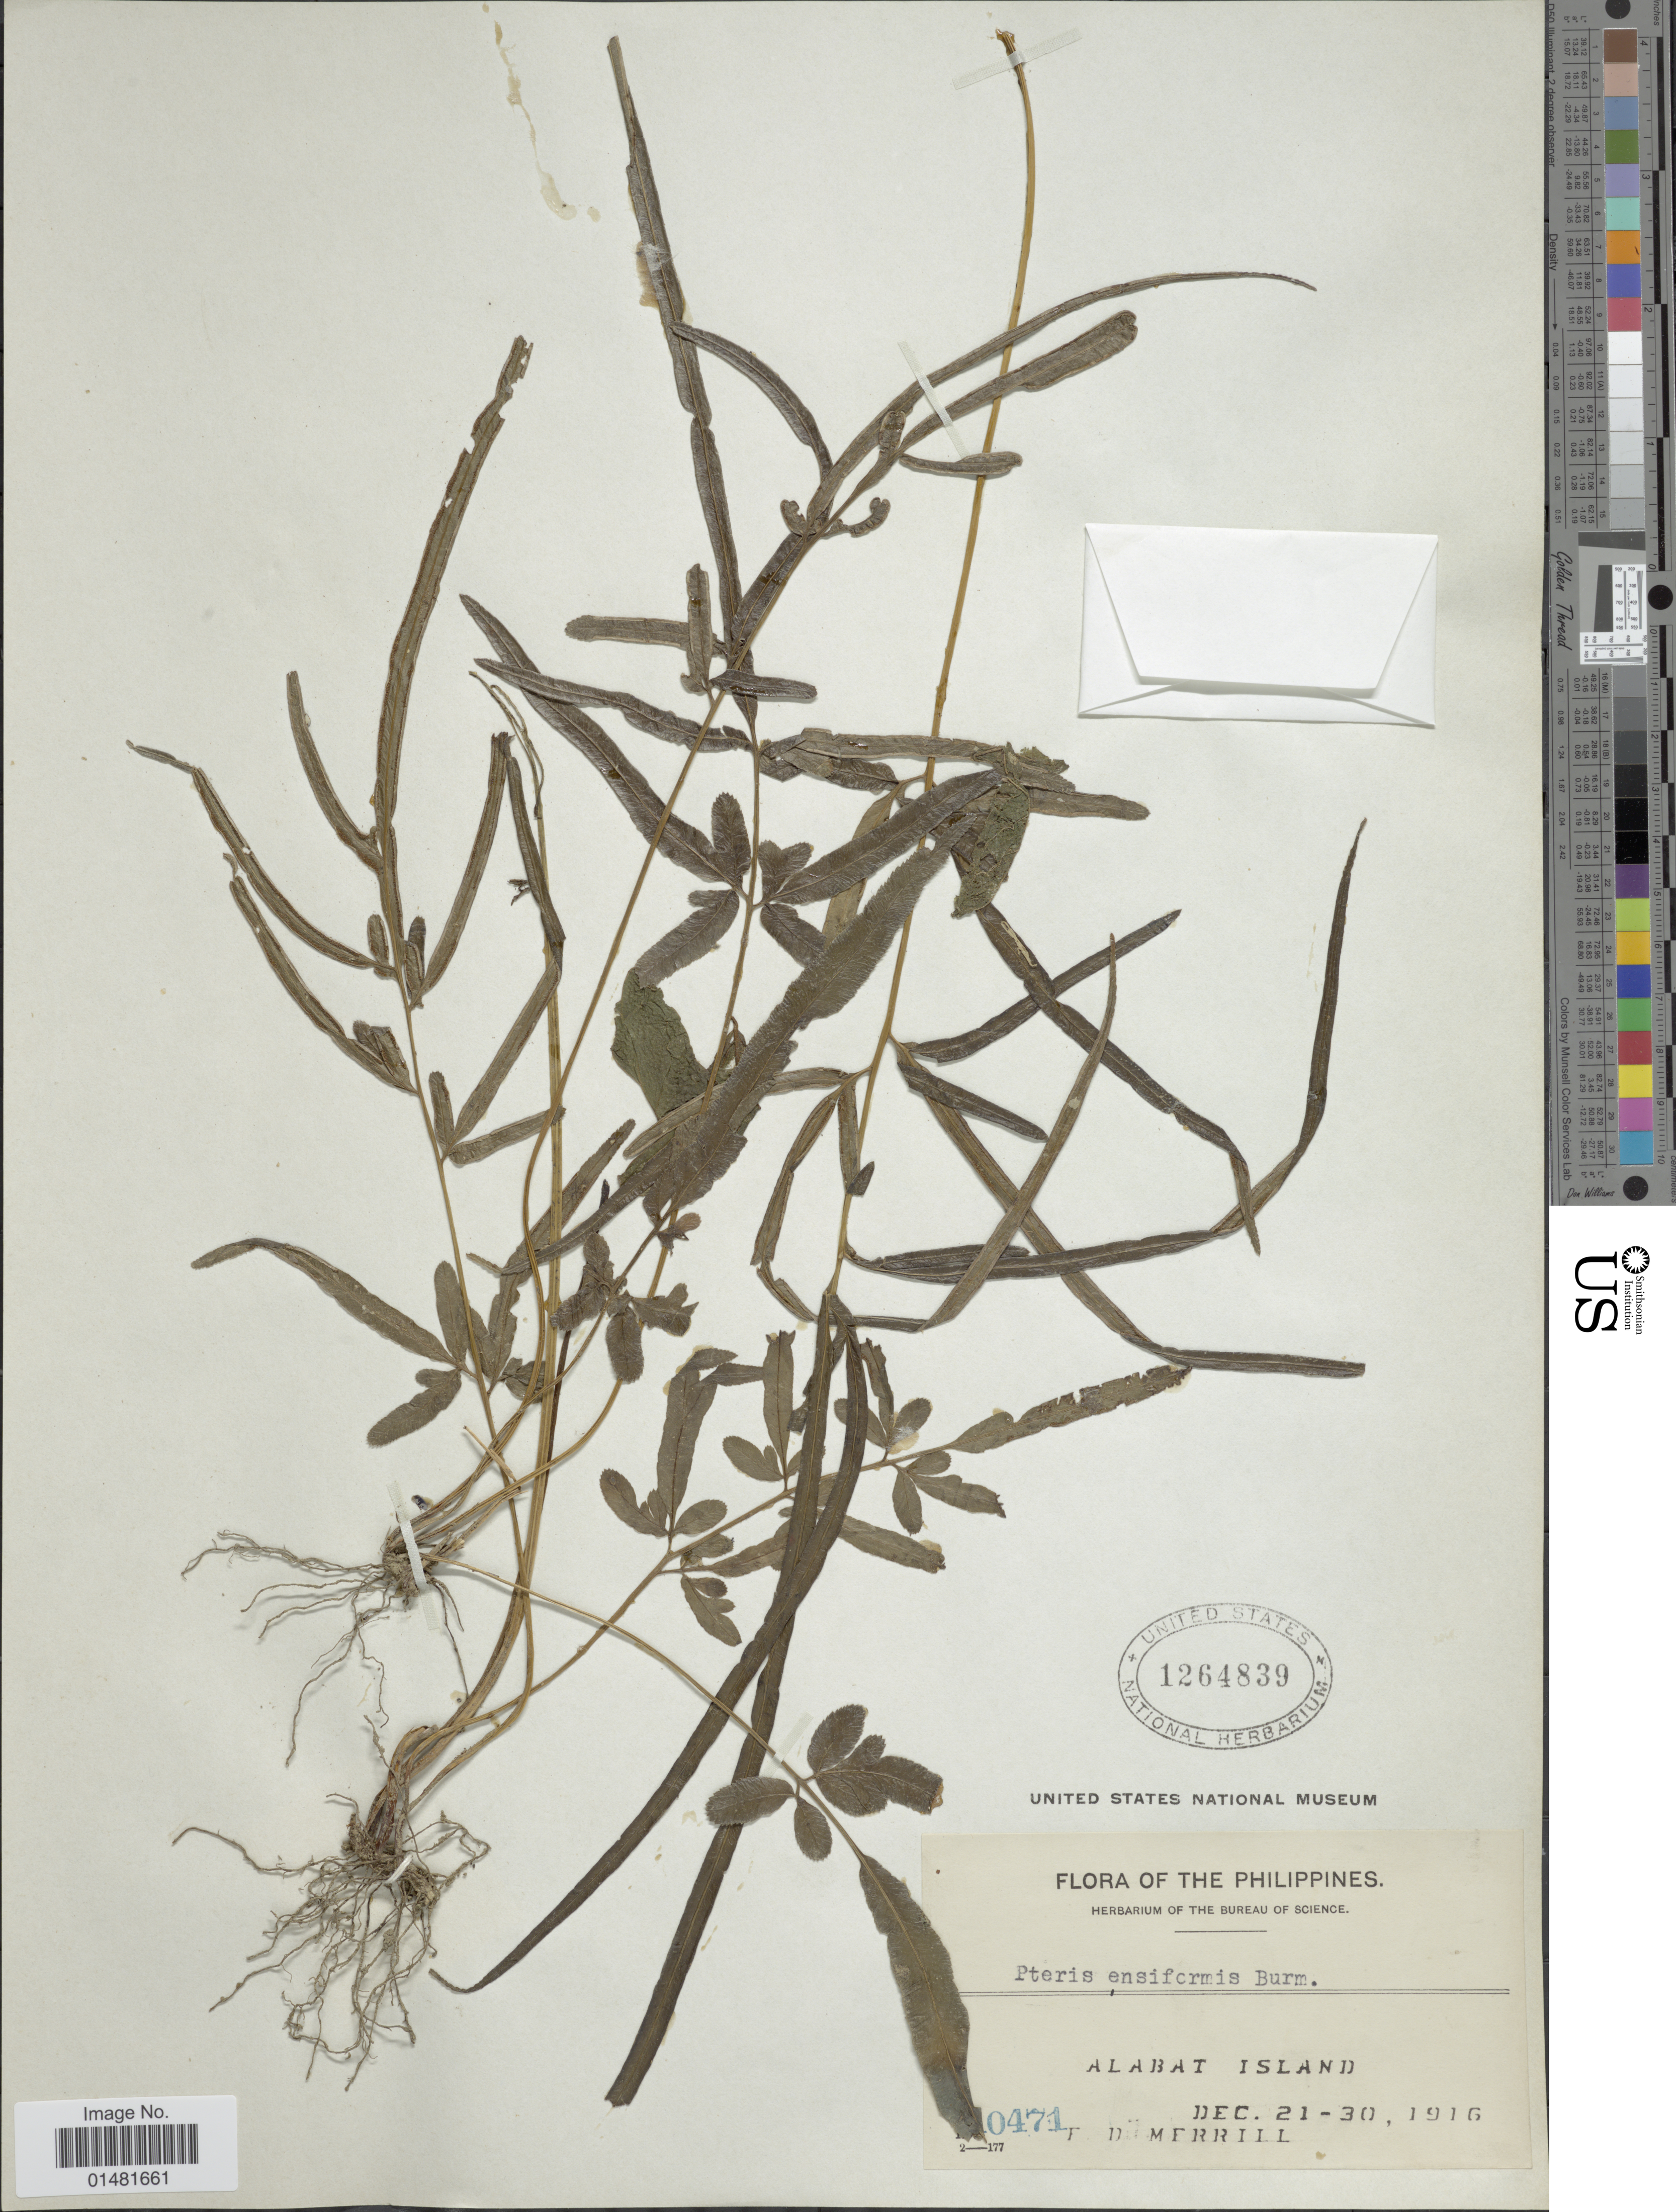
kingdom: Plantae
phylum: Tracheophyta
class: Polypodiopsida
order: Polypodiales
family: Pteridaceae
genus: Pteris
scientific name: Pteris ensiformis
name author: Burm. f.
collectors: E. D. Merrill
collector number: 10471*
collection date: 1916-12-21/1916-12-30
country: Philippines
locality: Alabat Island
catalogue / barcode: US 1264839